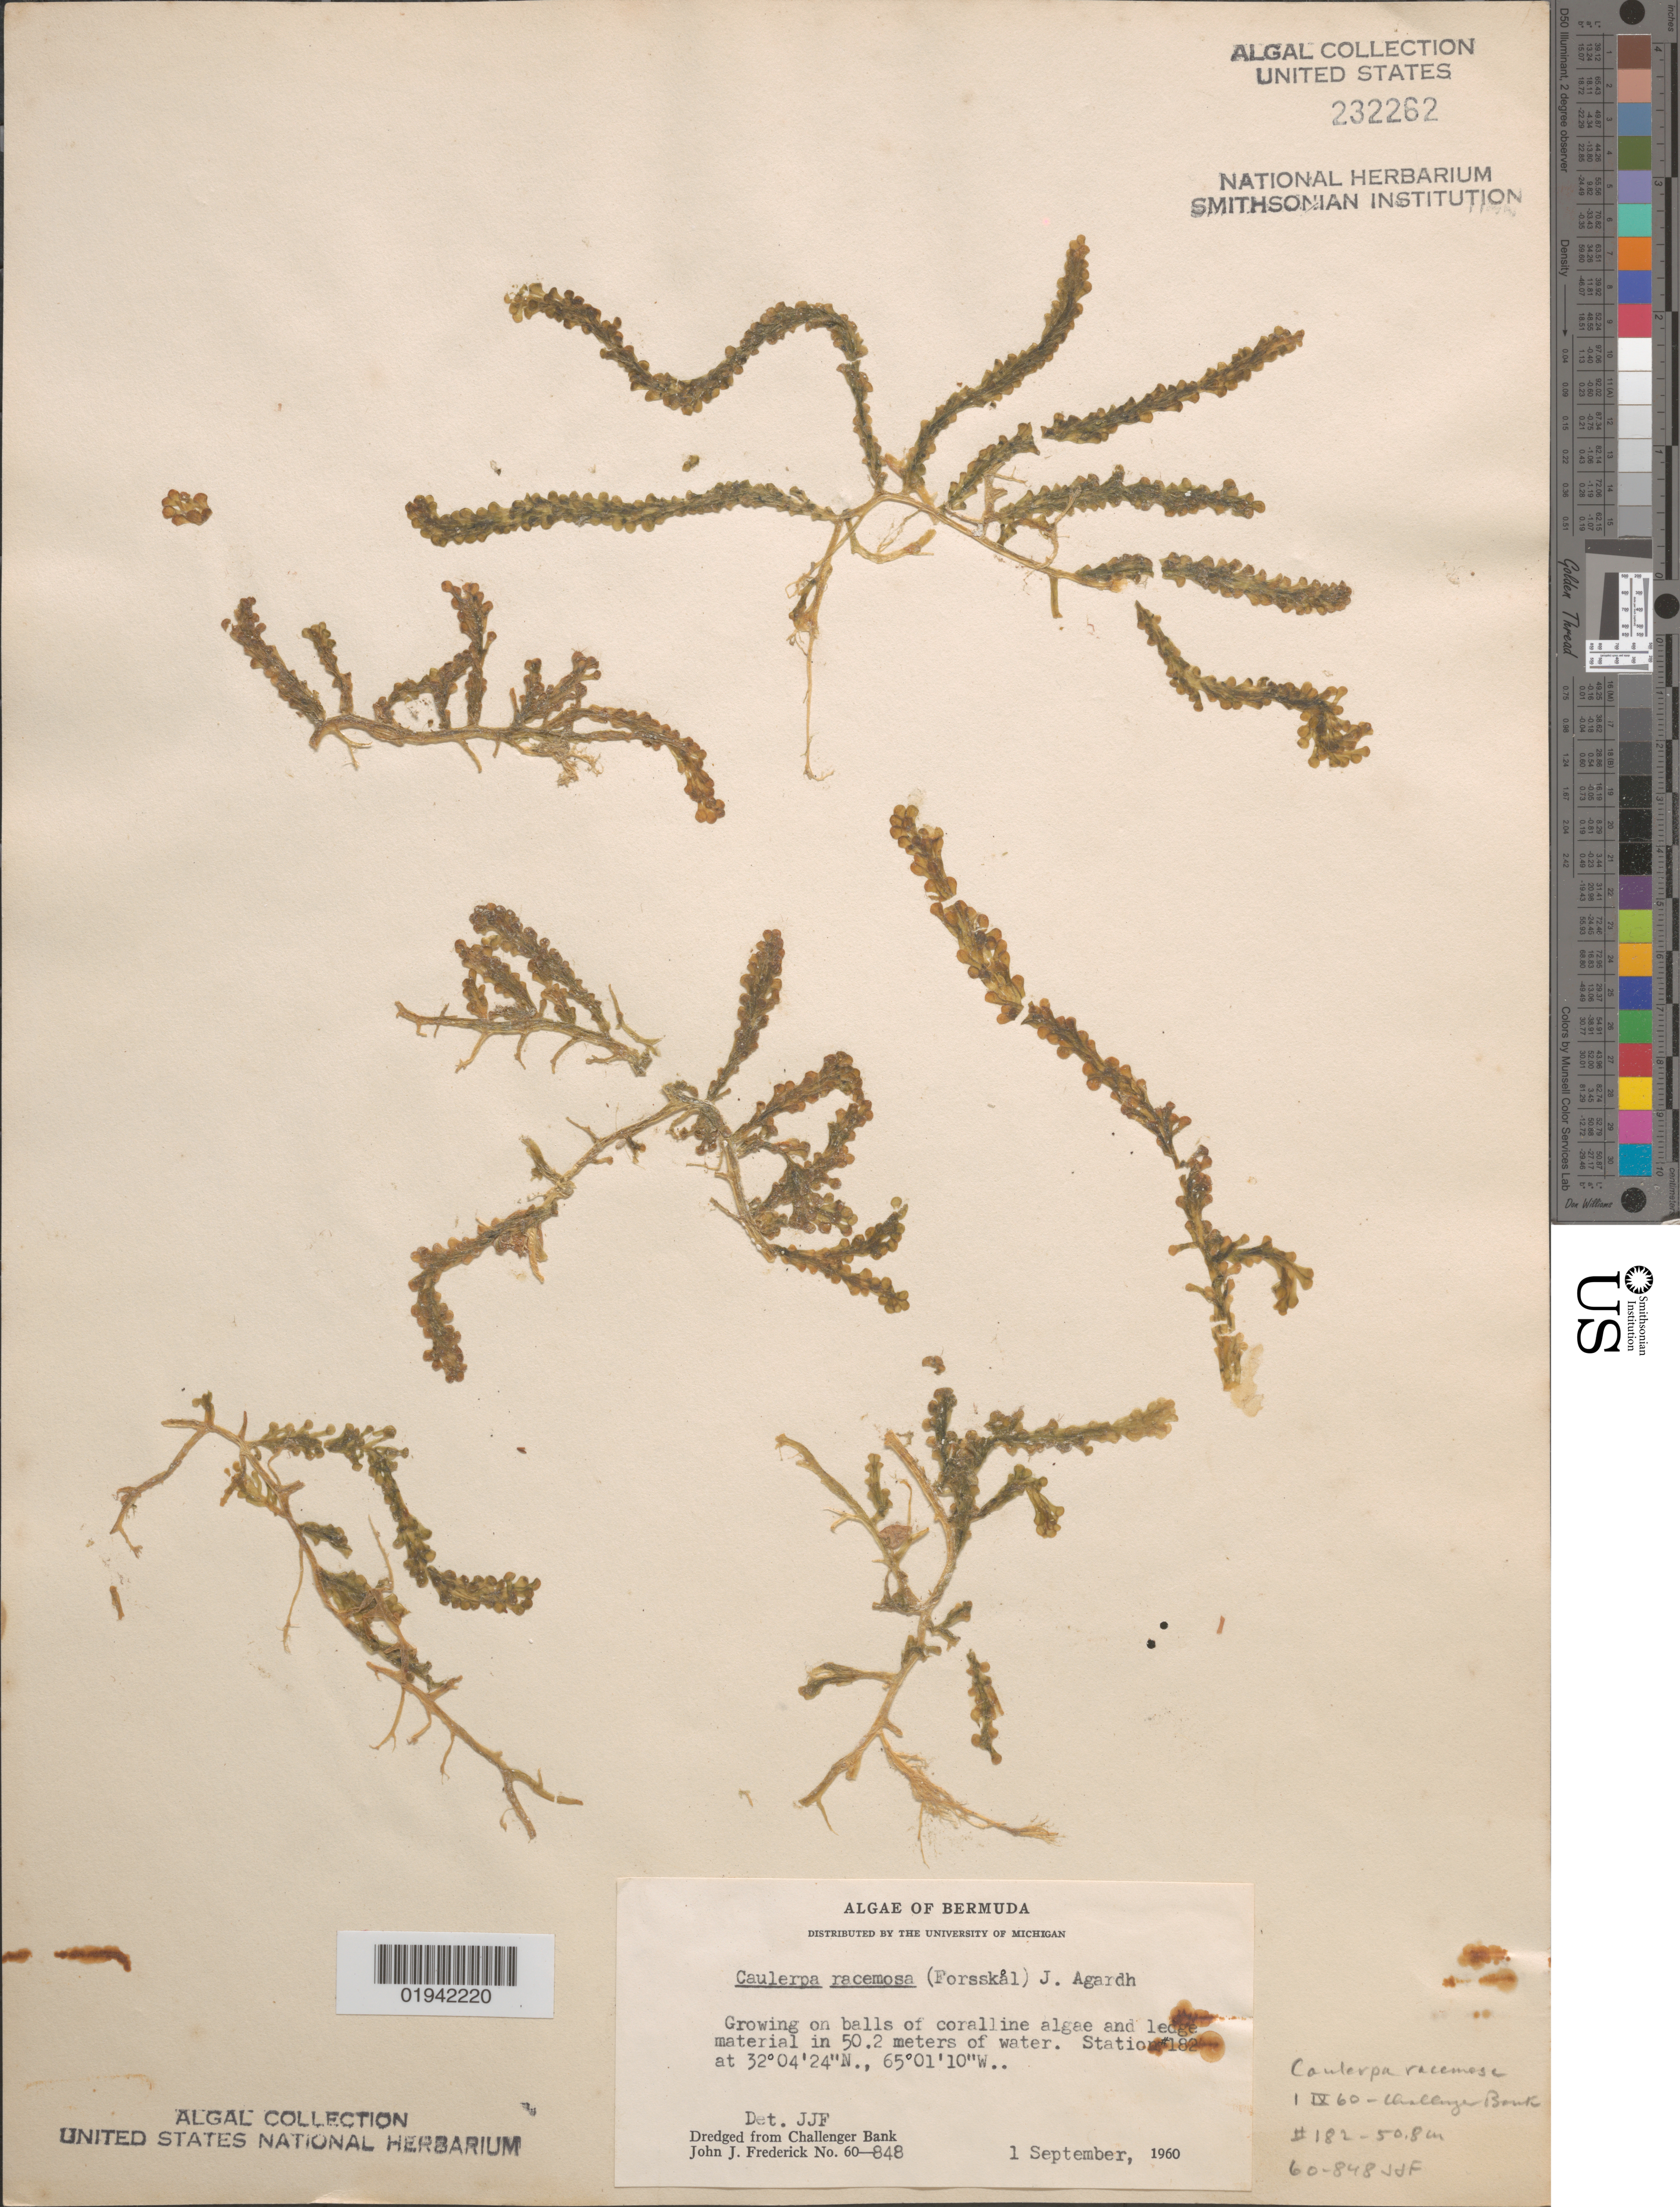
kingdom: Plantae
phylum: Chlorophyta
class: Ulvophyceae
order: Bryopsidales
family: Caulerpaceae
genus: Caulerpa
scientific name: Caulerpa racemosa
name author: (Forssk.) J. Agardh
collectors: J. Frederick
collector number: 60-848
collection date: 1960-09-01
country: Bermuda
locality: Station #182. Dredged from Challenger Bank.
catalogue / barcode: US 232262